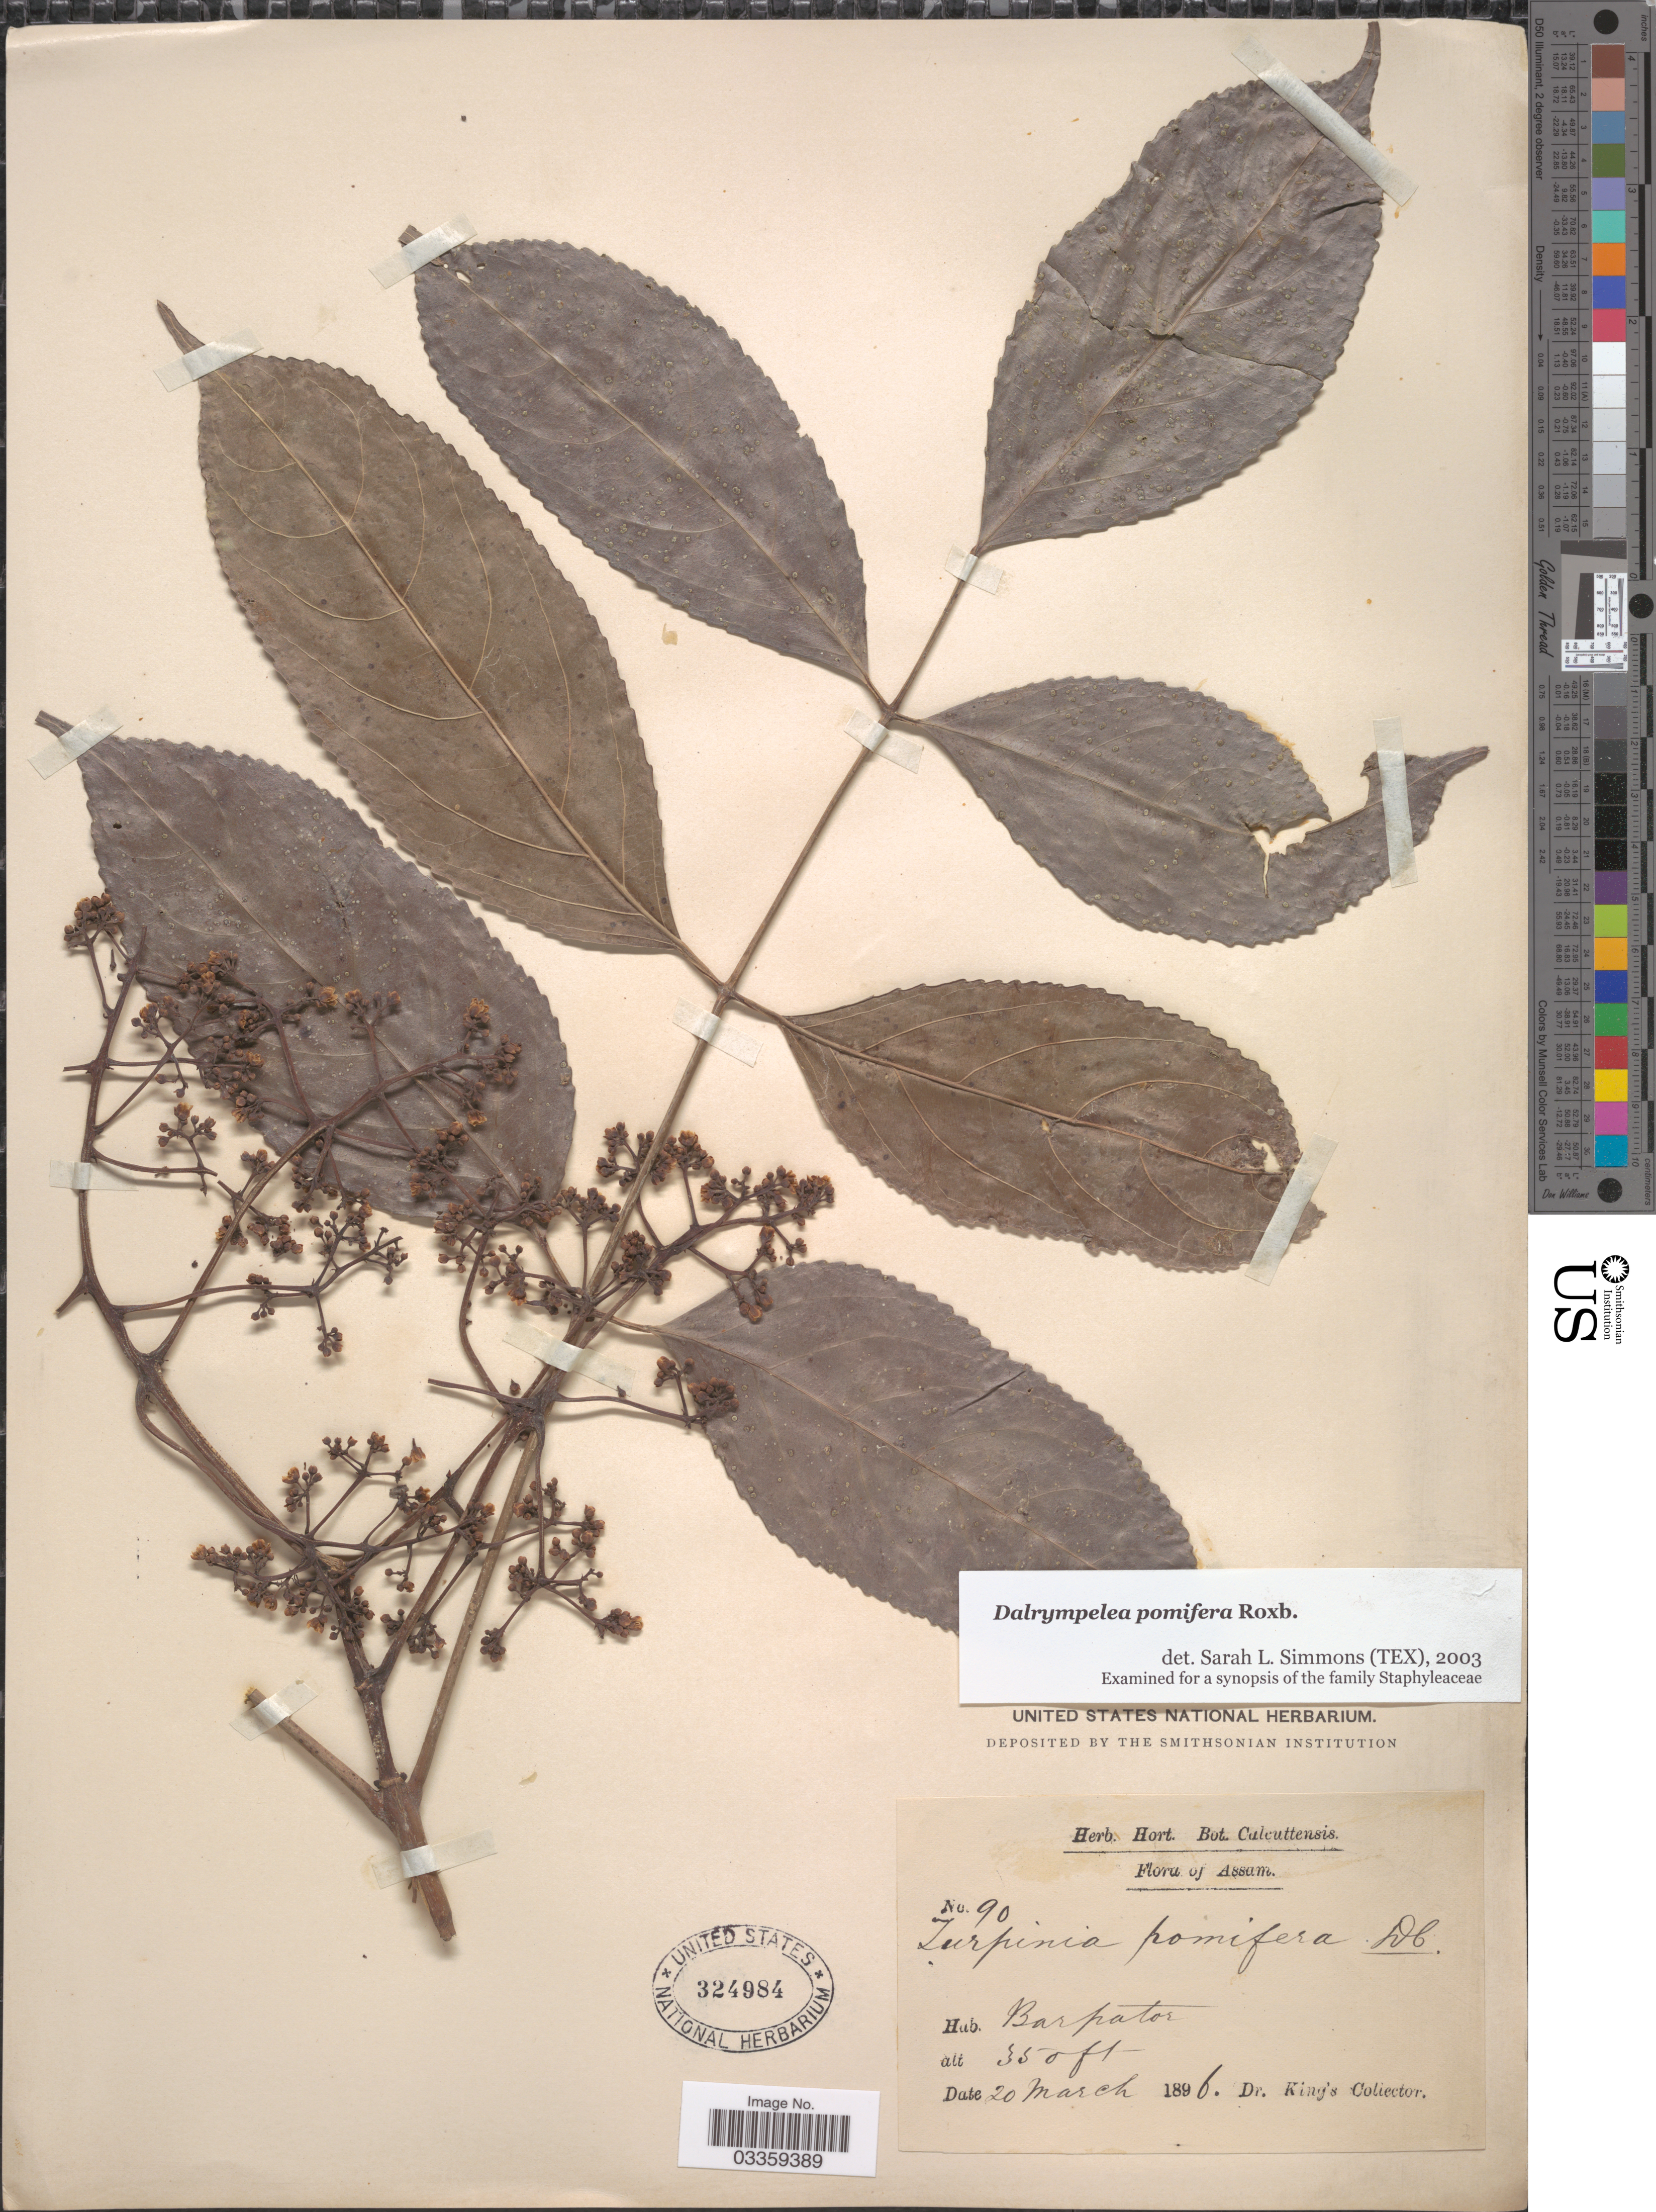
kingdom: Plantae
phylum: Tracheophyta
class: Magnoliopsida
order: Crossosomatales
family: Staphyleaceae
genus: Dalrympelea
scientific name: Dalrympelea pomifera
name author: Roxb.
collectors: Dr. King's collector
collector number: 90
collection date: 1896-03-20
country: India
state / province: Assam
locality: Barpator.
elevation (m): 107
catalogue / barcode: US 324984